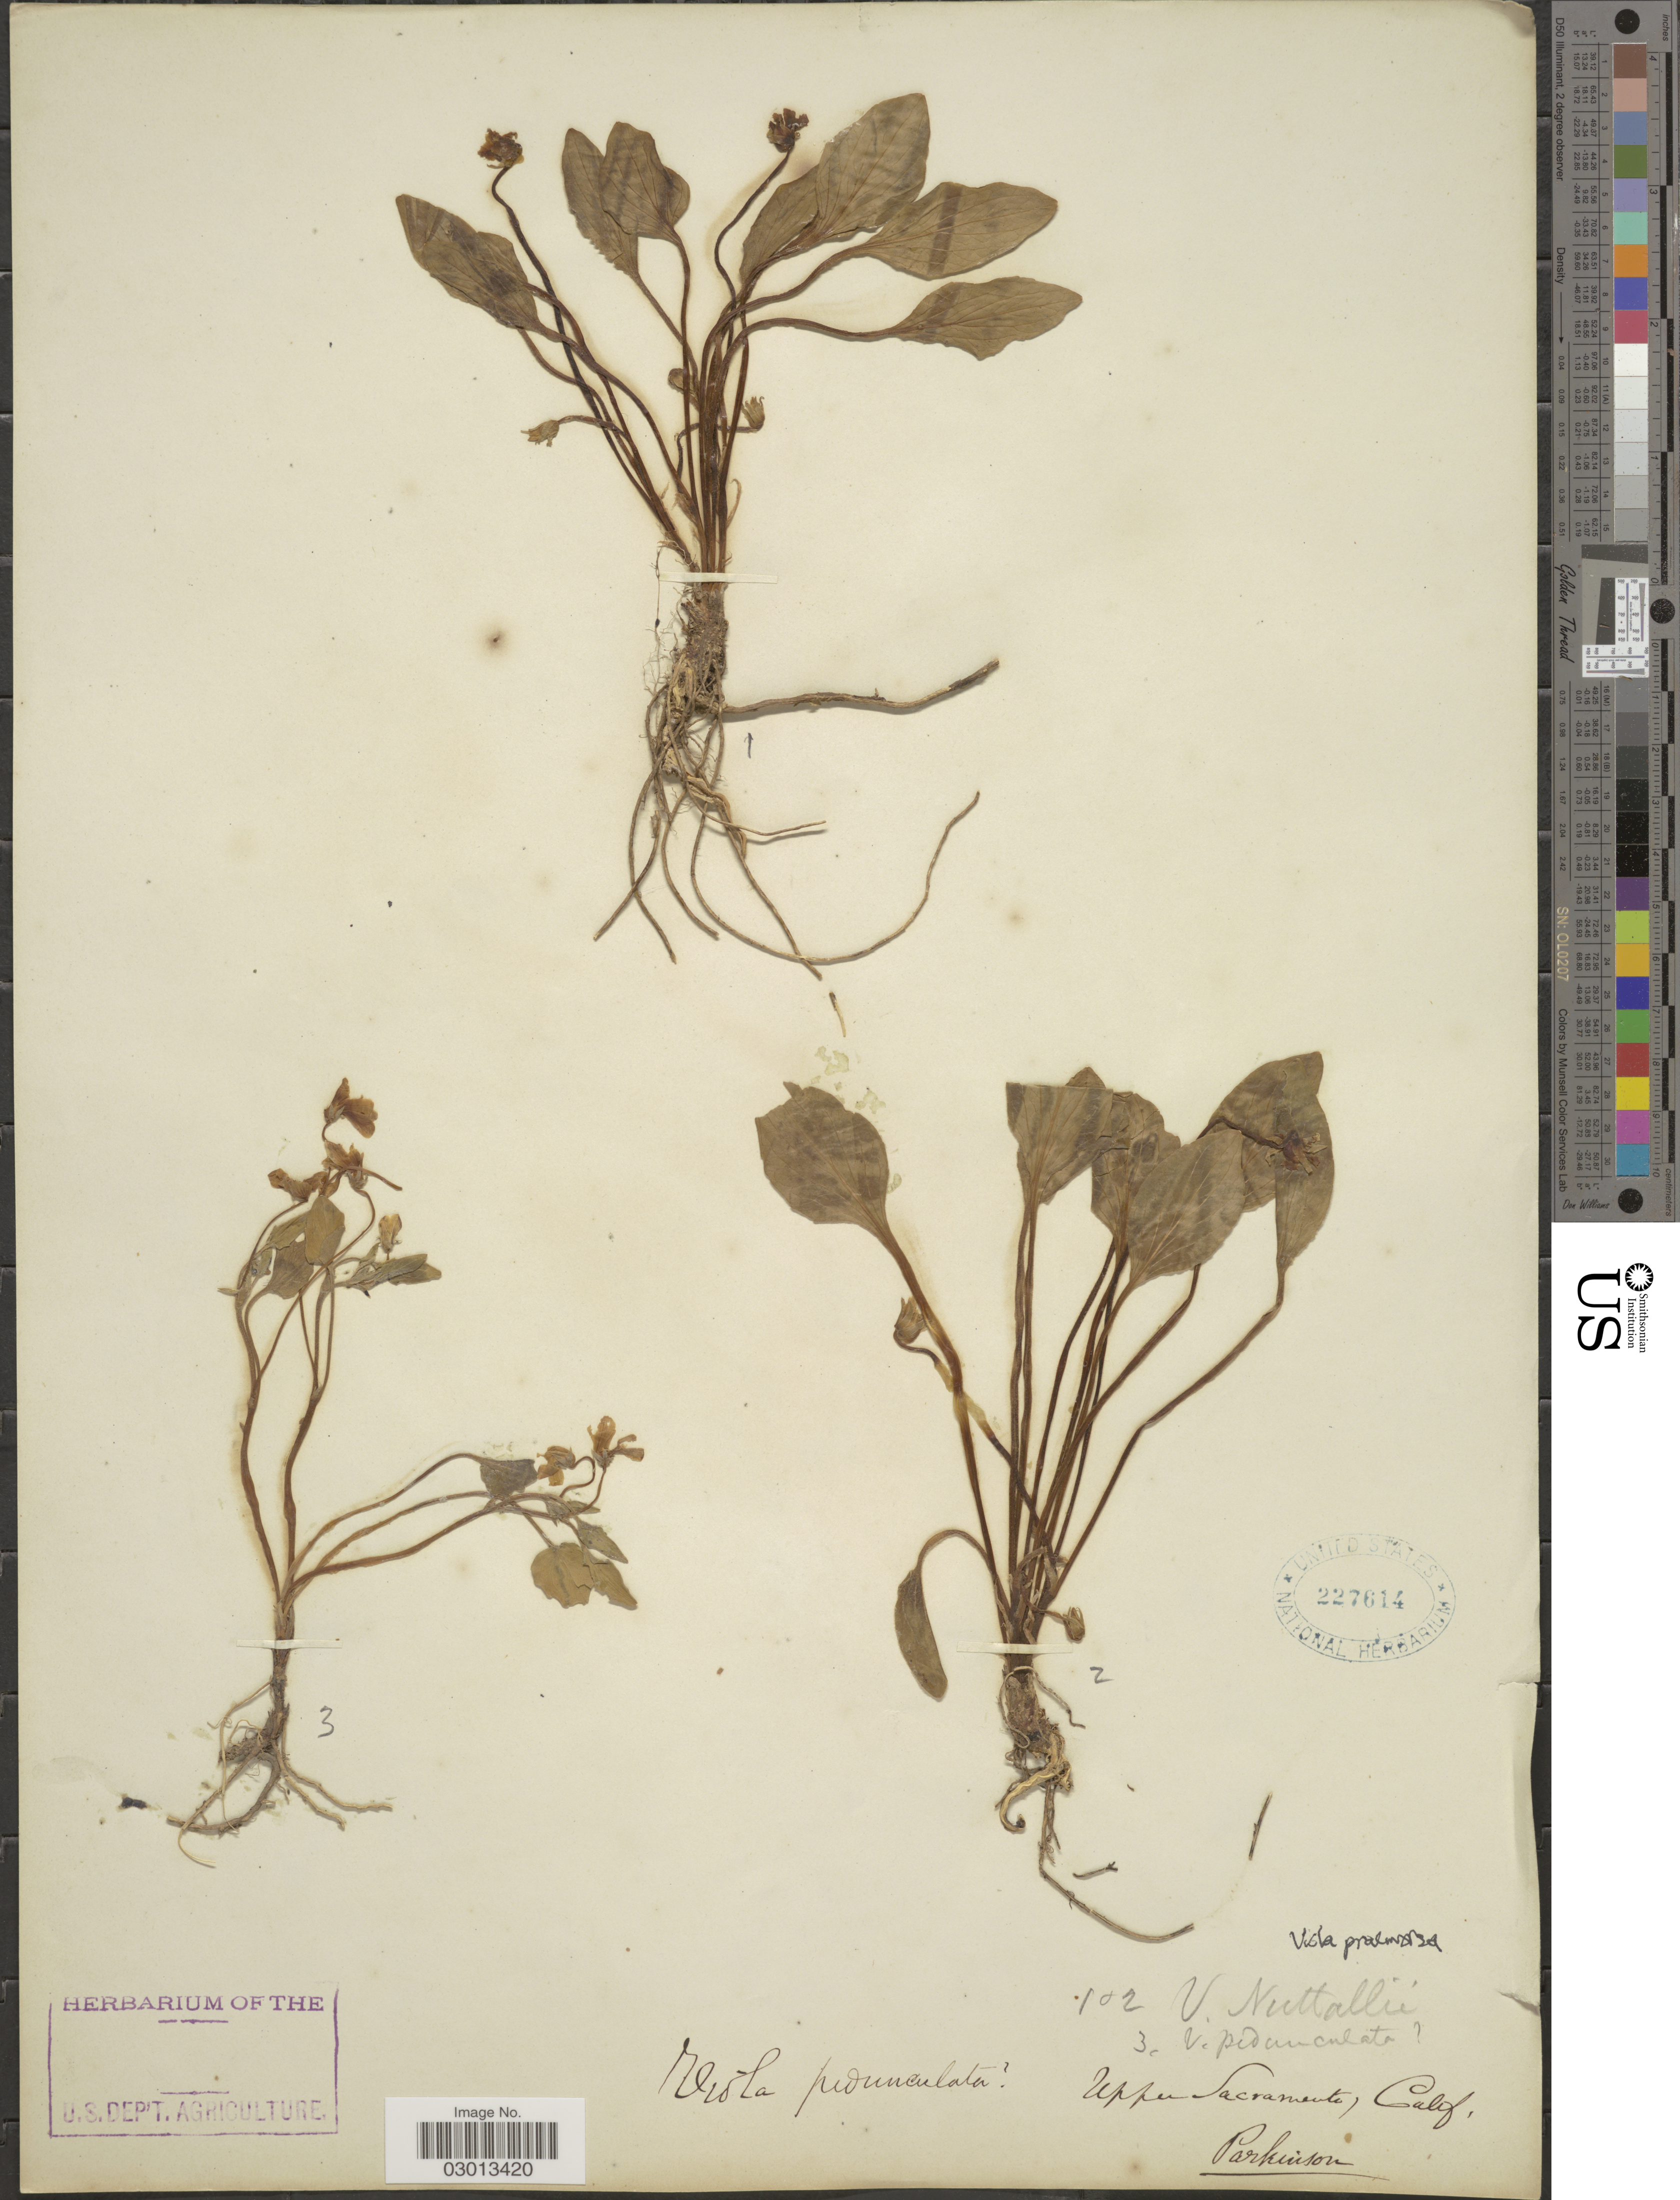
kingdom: Plantae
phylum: Tracheophyta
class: Magnoliopsida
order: Malpighiales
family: Violaceae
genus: Viola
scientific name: Viola pedunculata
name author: Torr. & A. Gray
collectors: Parkinson, --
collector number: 102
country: United States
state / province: California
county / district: Sacramento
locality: Upper Sacramento.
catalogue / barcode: US 227614